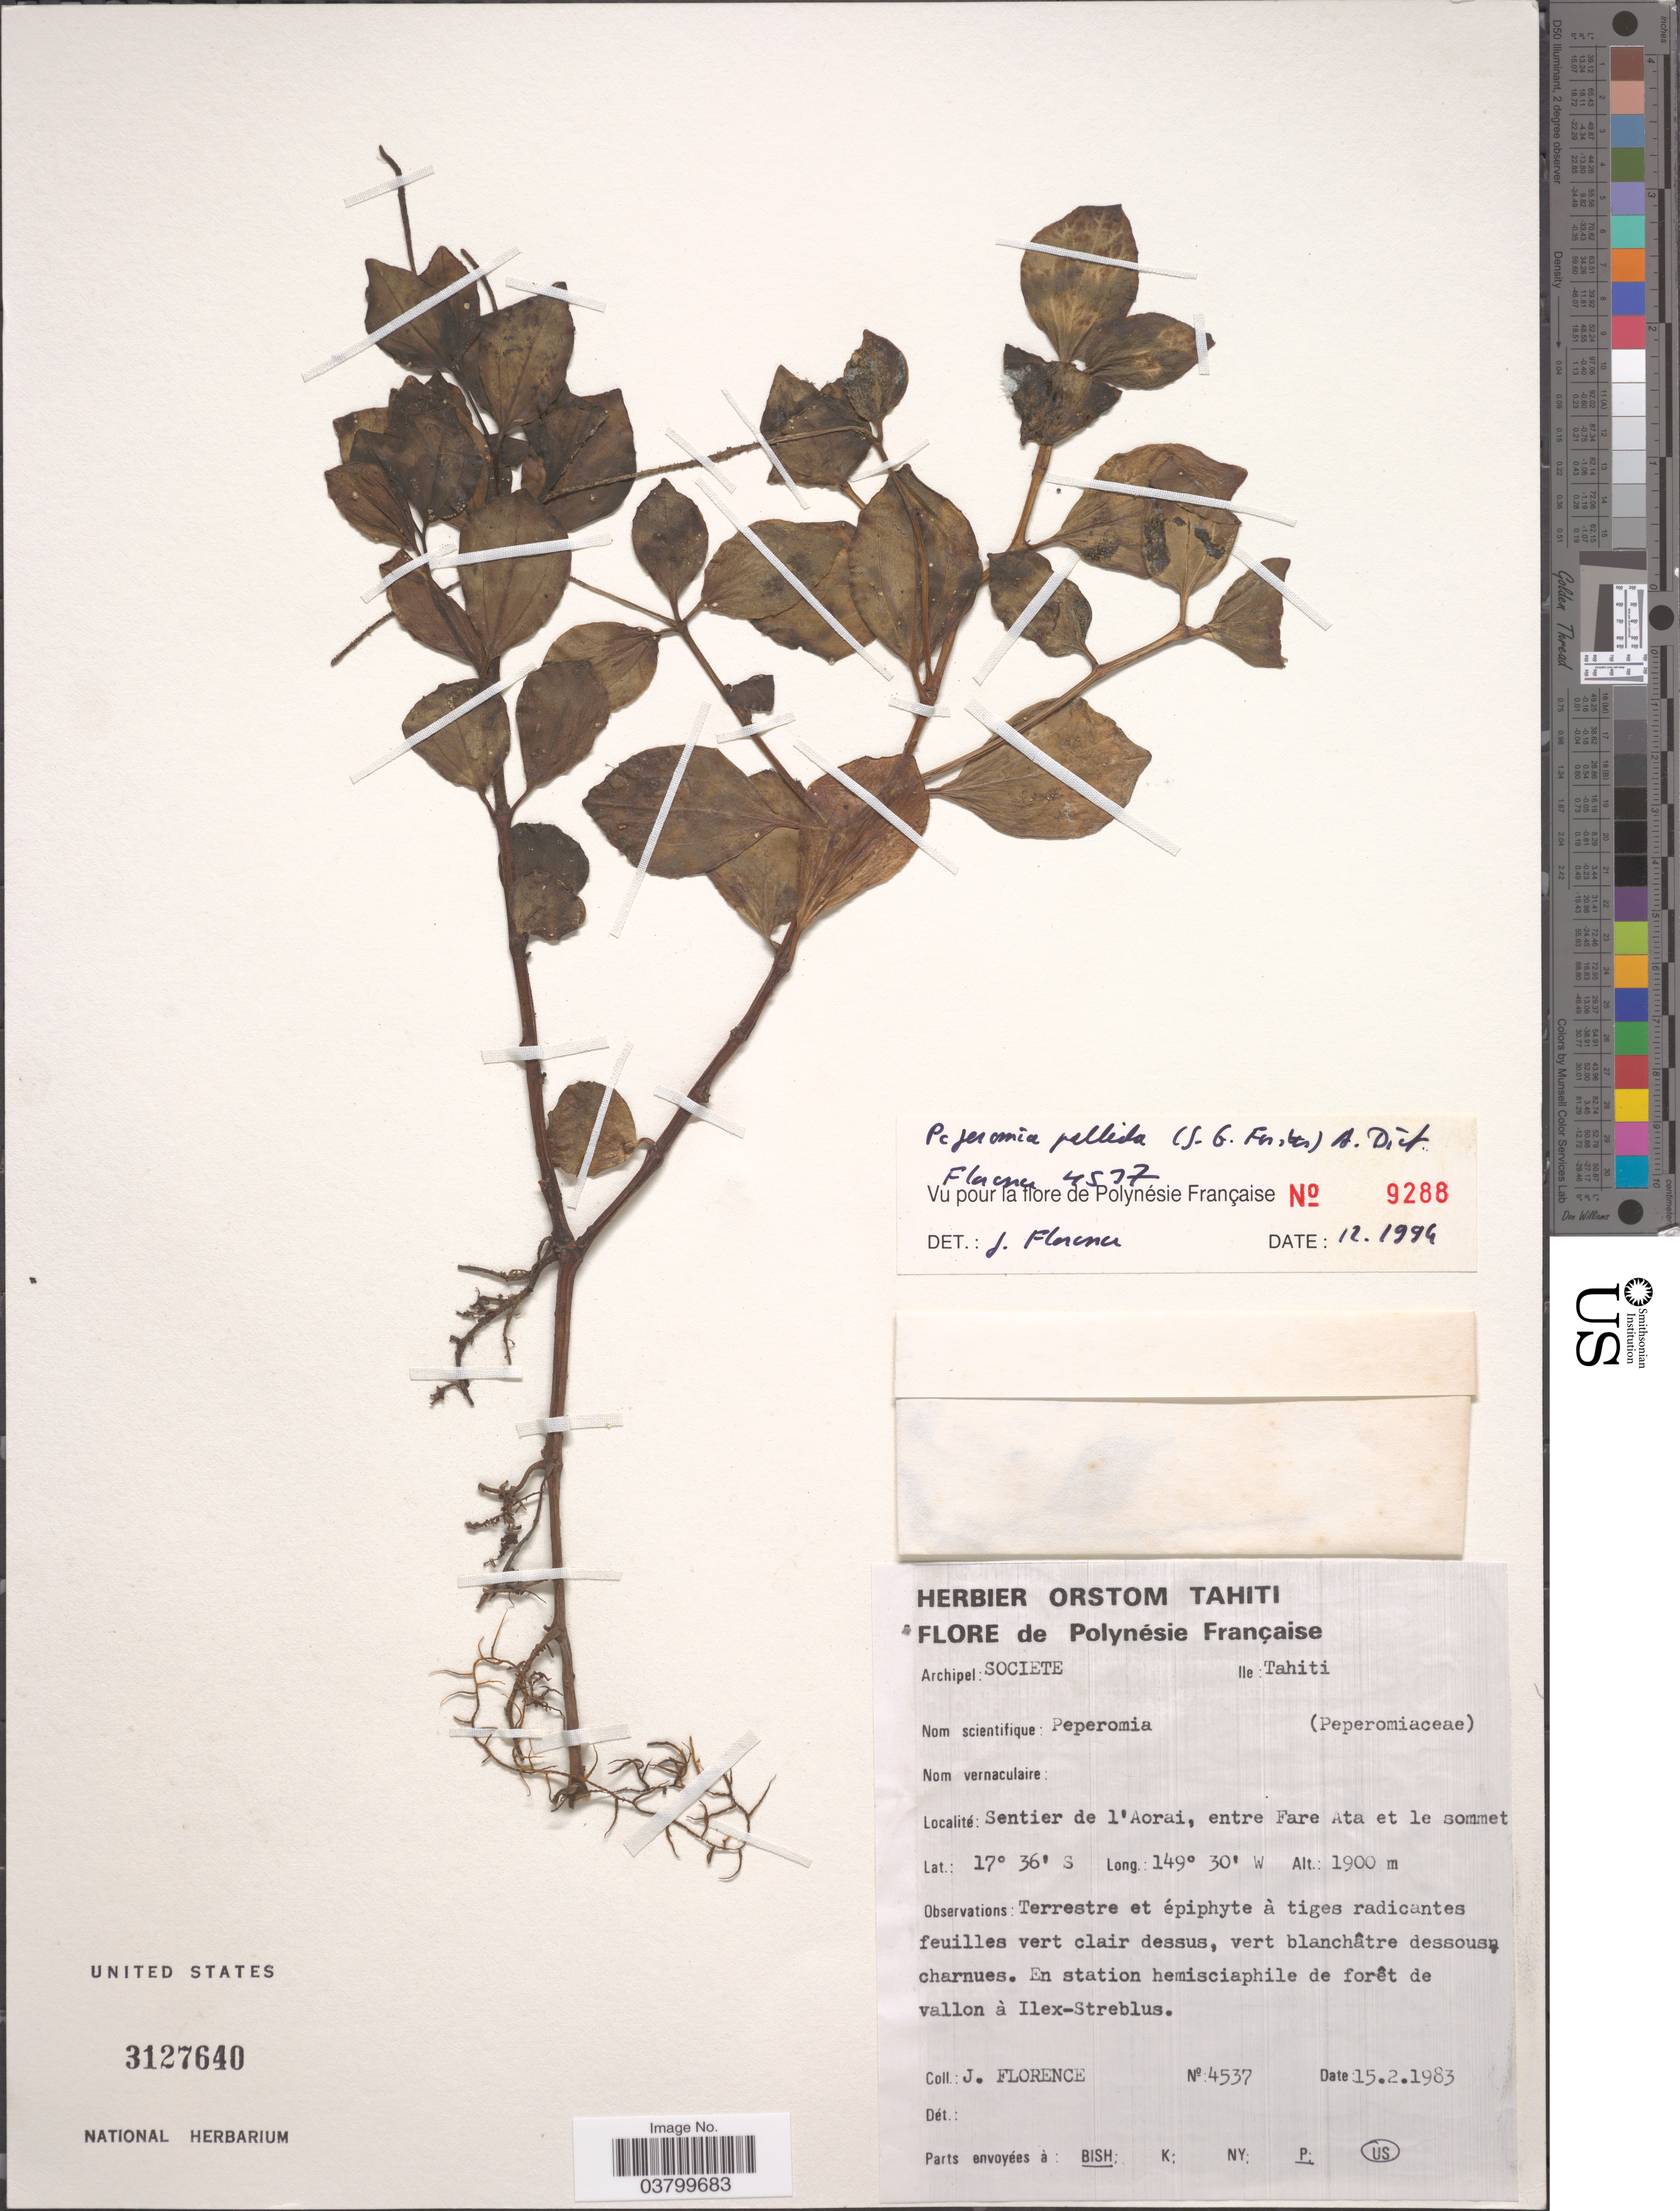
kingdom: Plantae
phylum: Tracheophyta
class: Magnoliopsida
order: Piperales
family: Piperaceae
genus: Peperomia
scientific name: Peperomia pallida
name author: (G. Forst.) Dietr.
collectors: J. Florence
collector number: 4537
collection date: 1983-02-15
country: French Polynesia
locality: Archipel: Societe. Ile: Tahiti. Sentier de l'Aorai, entre Fare Ata et le sommet.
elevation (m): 1900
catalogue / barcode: US 3127640